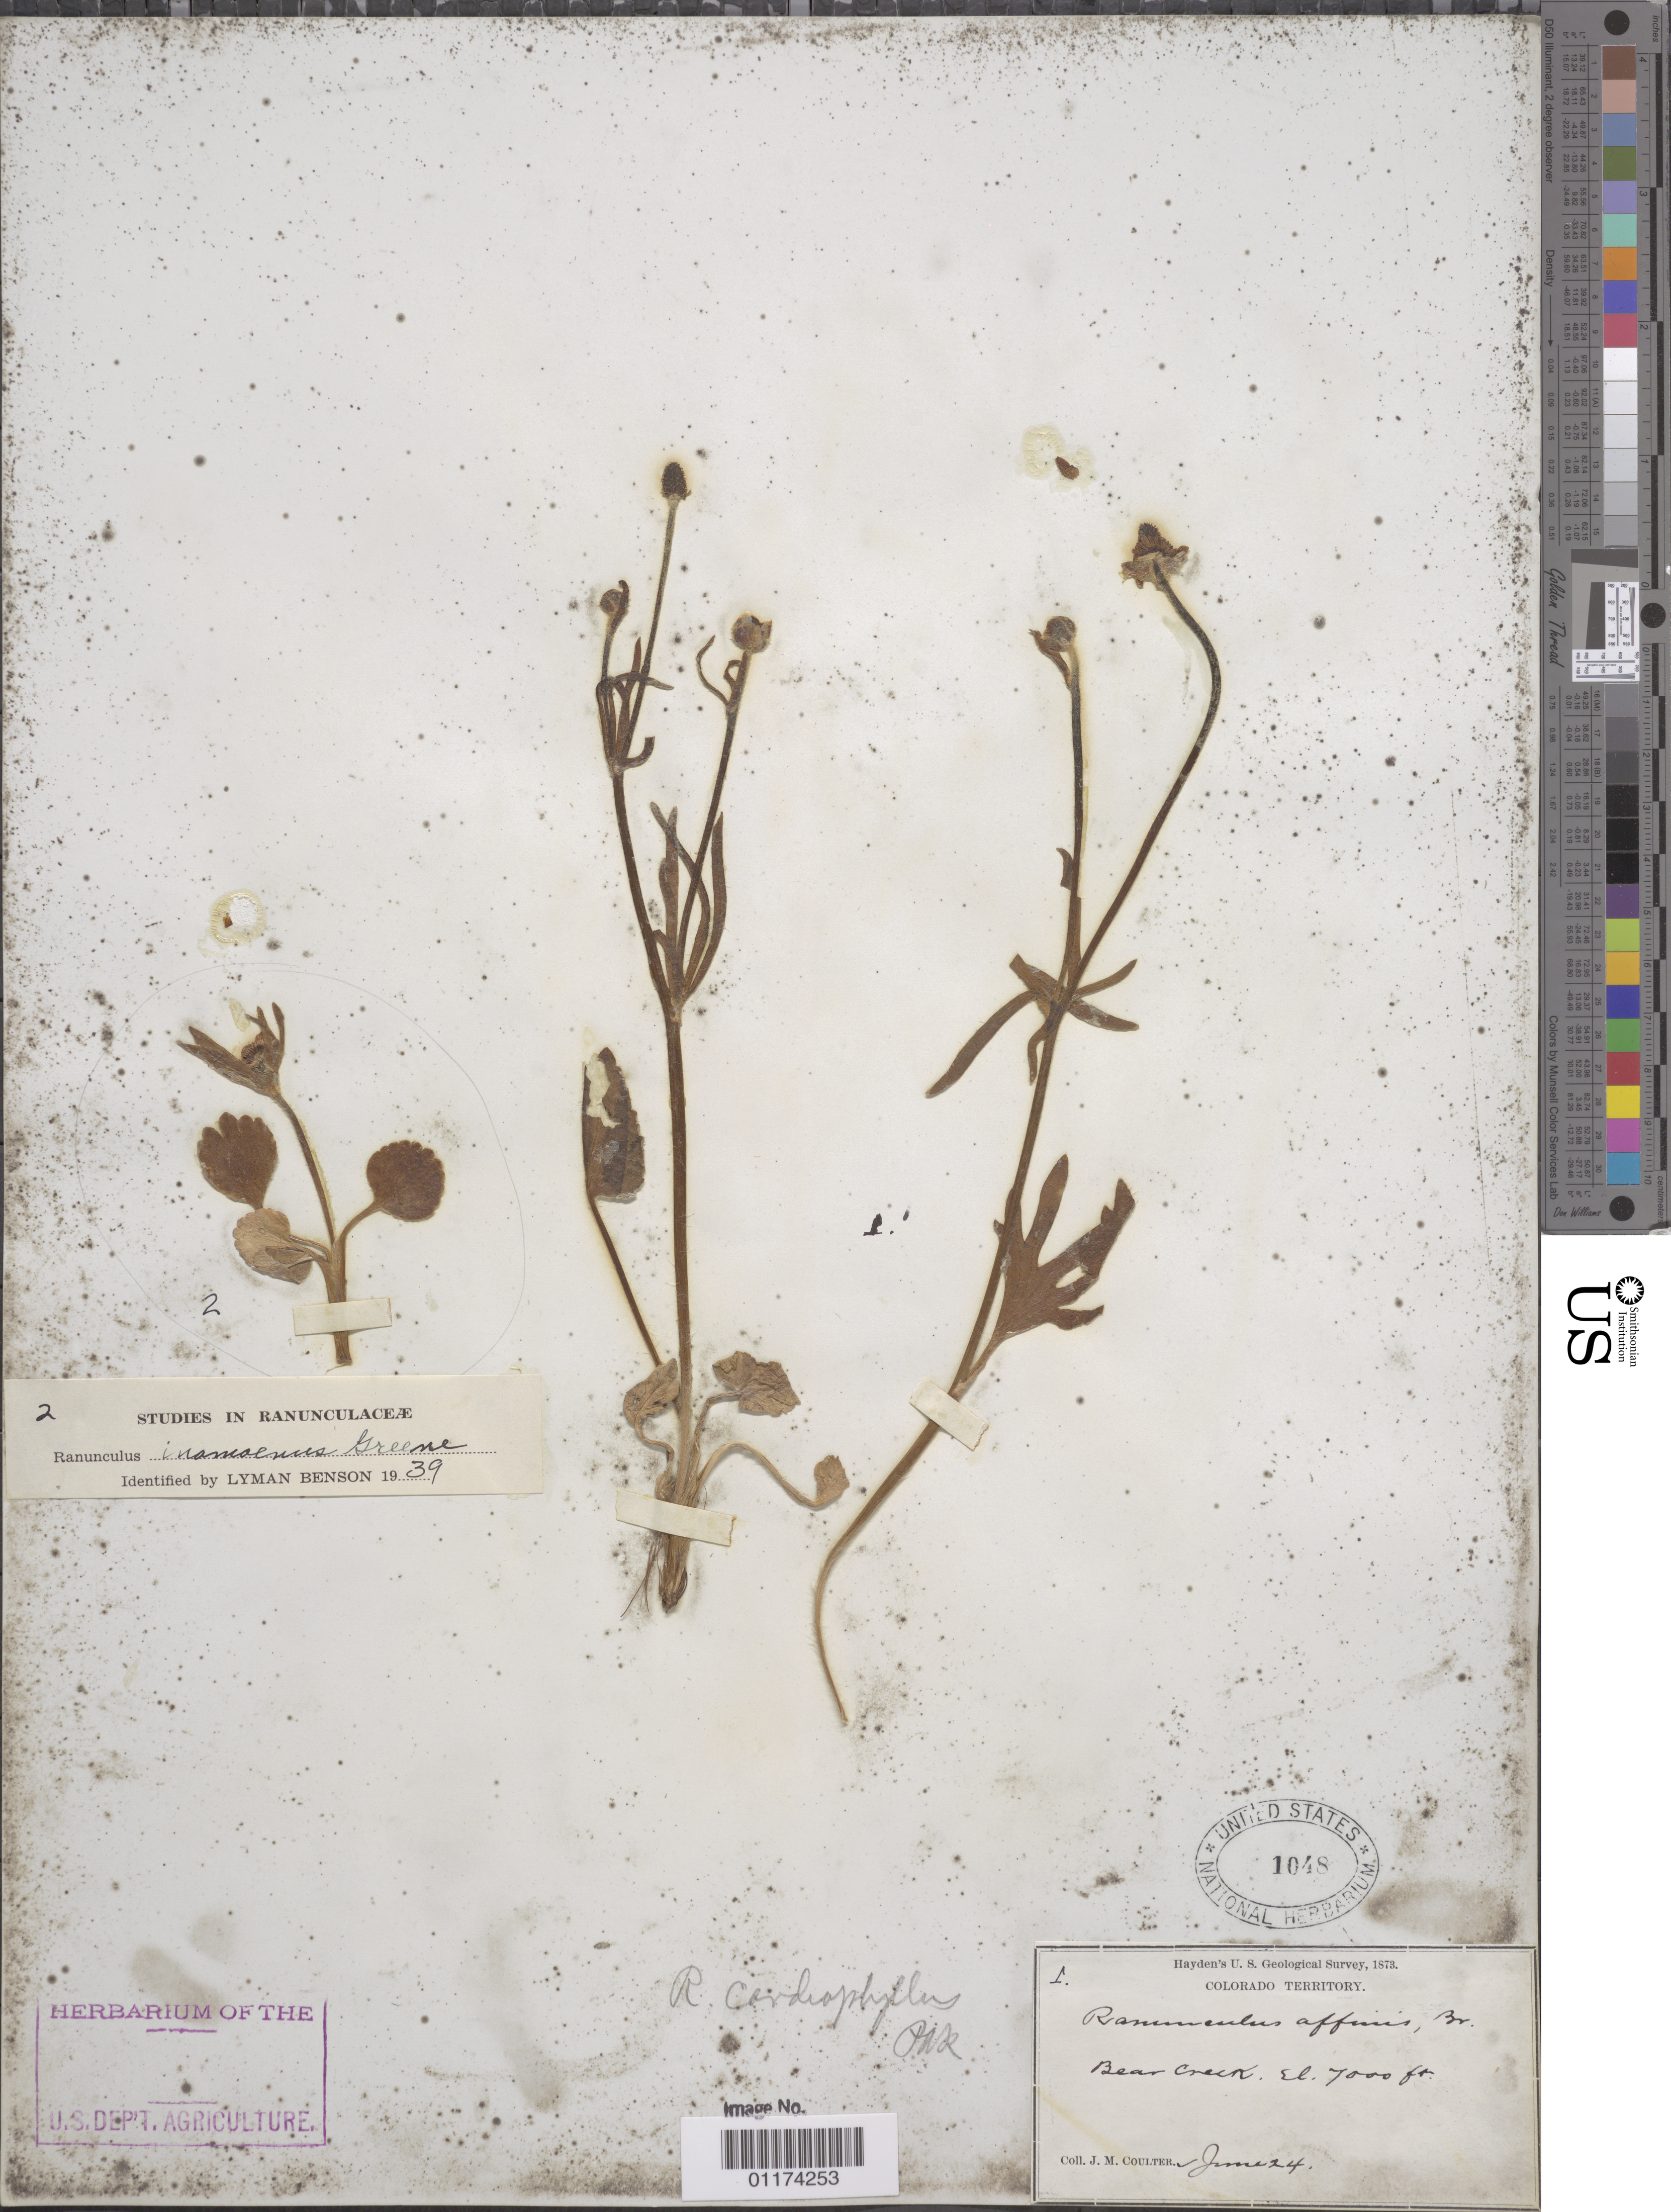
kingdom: Plantae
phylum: Tracheophyta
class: Magnoliopsida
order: Ranunculales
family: Ranunculaceae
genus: Ranunculus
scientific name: Ranunculus inamoenus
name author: Greene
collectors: J. M. Coulter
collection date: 1873-06-24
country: United States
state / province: Colorado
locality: Bear Creek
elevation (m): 2134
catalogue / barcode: US 1048